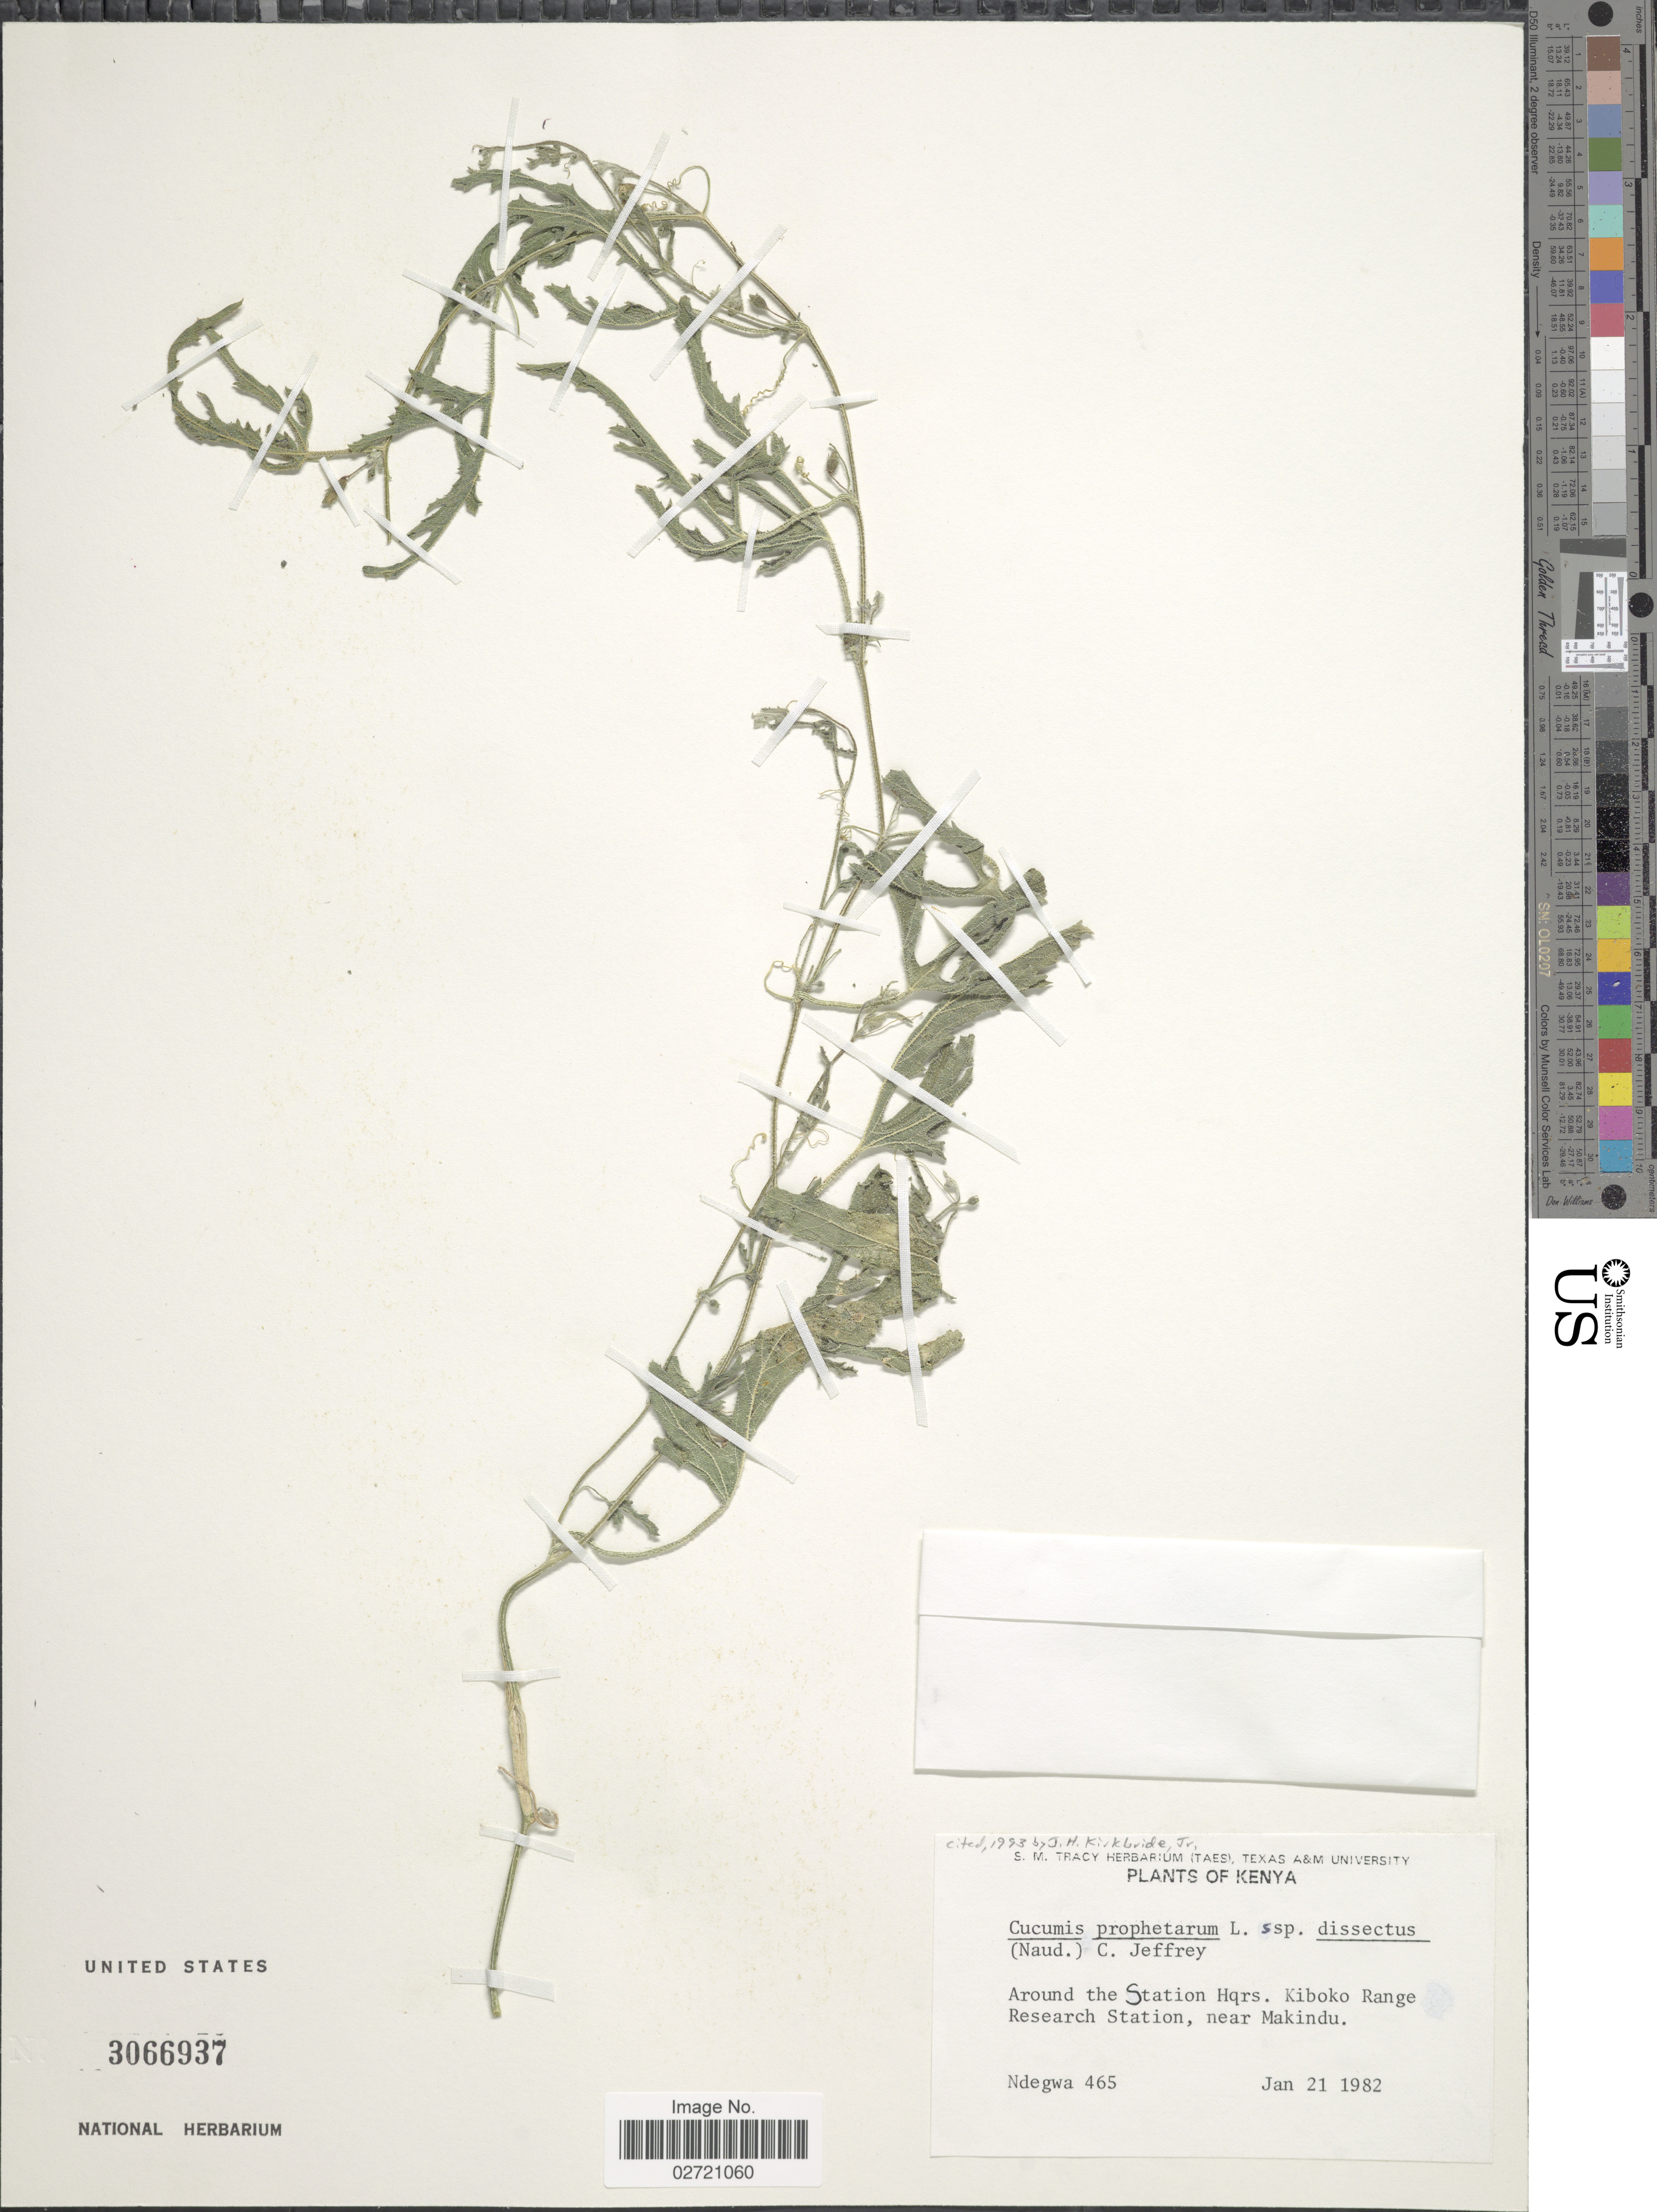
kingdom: Plantae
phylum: Tracheophyta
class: Magnoliopsida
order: Cucurbitales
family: Cucurbitaceae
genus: Cucumis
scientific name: Cucumis prophetarum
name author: L.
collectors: -. Ndegwa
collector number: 465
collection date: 1982-01-21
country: Kenya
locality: Around the Station Hqrs. Kiboko Range Research Station, near Makindu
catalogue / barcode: US 3066937